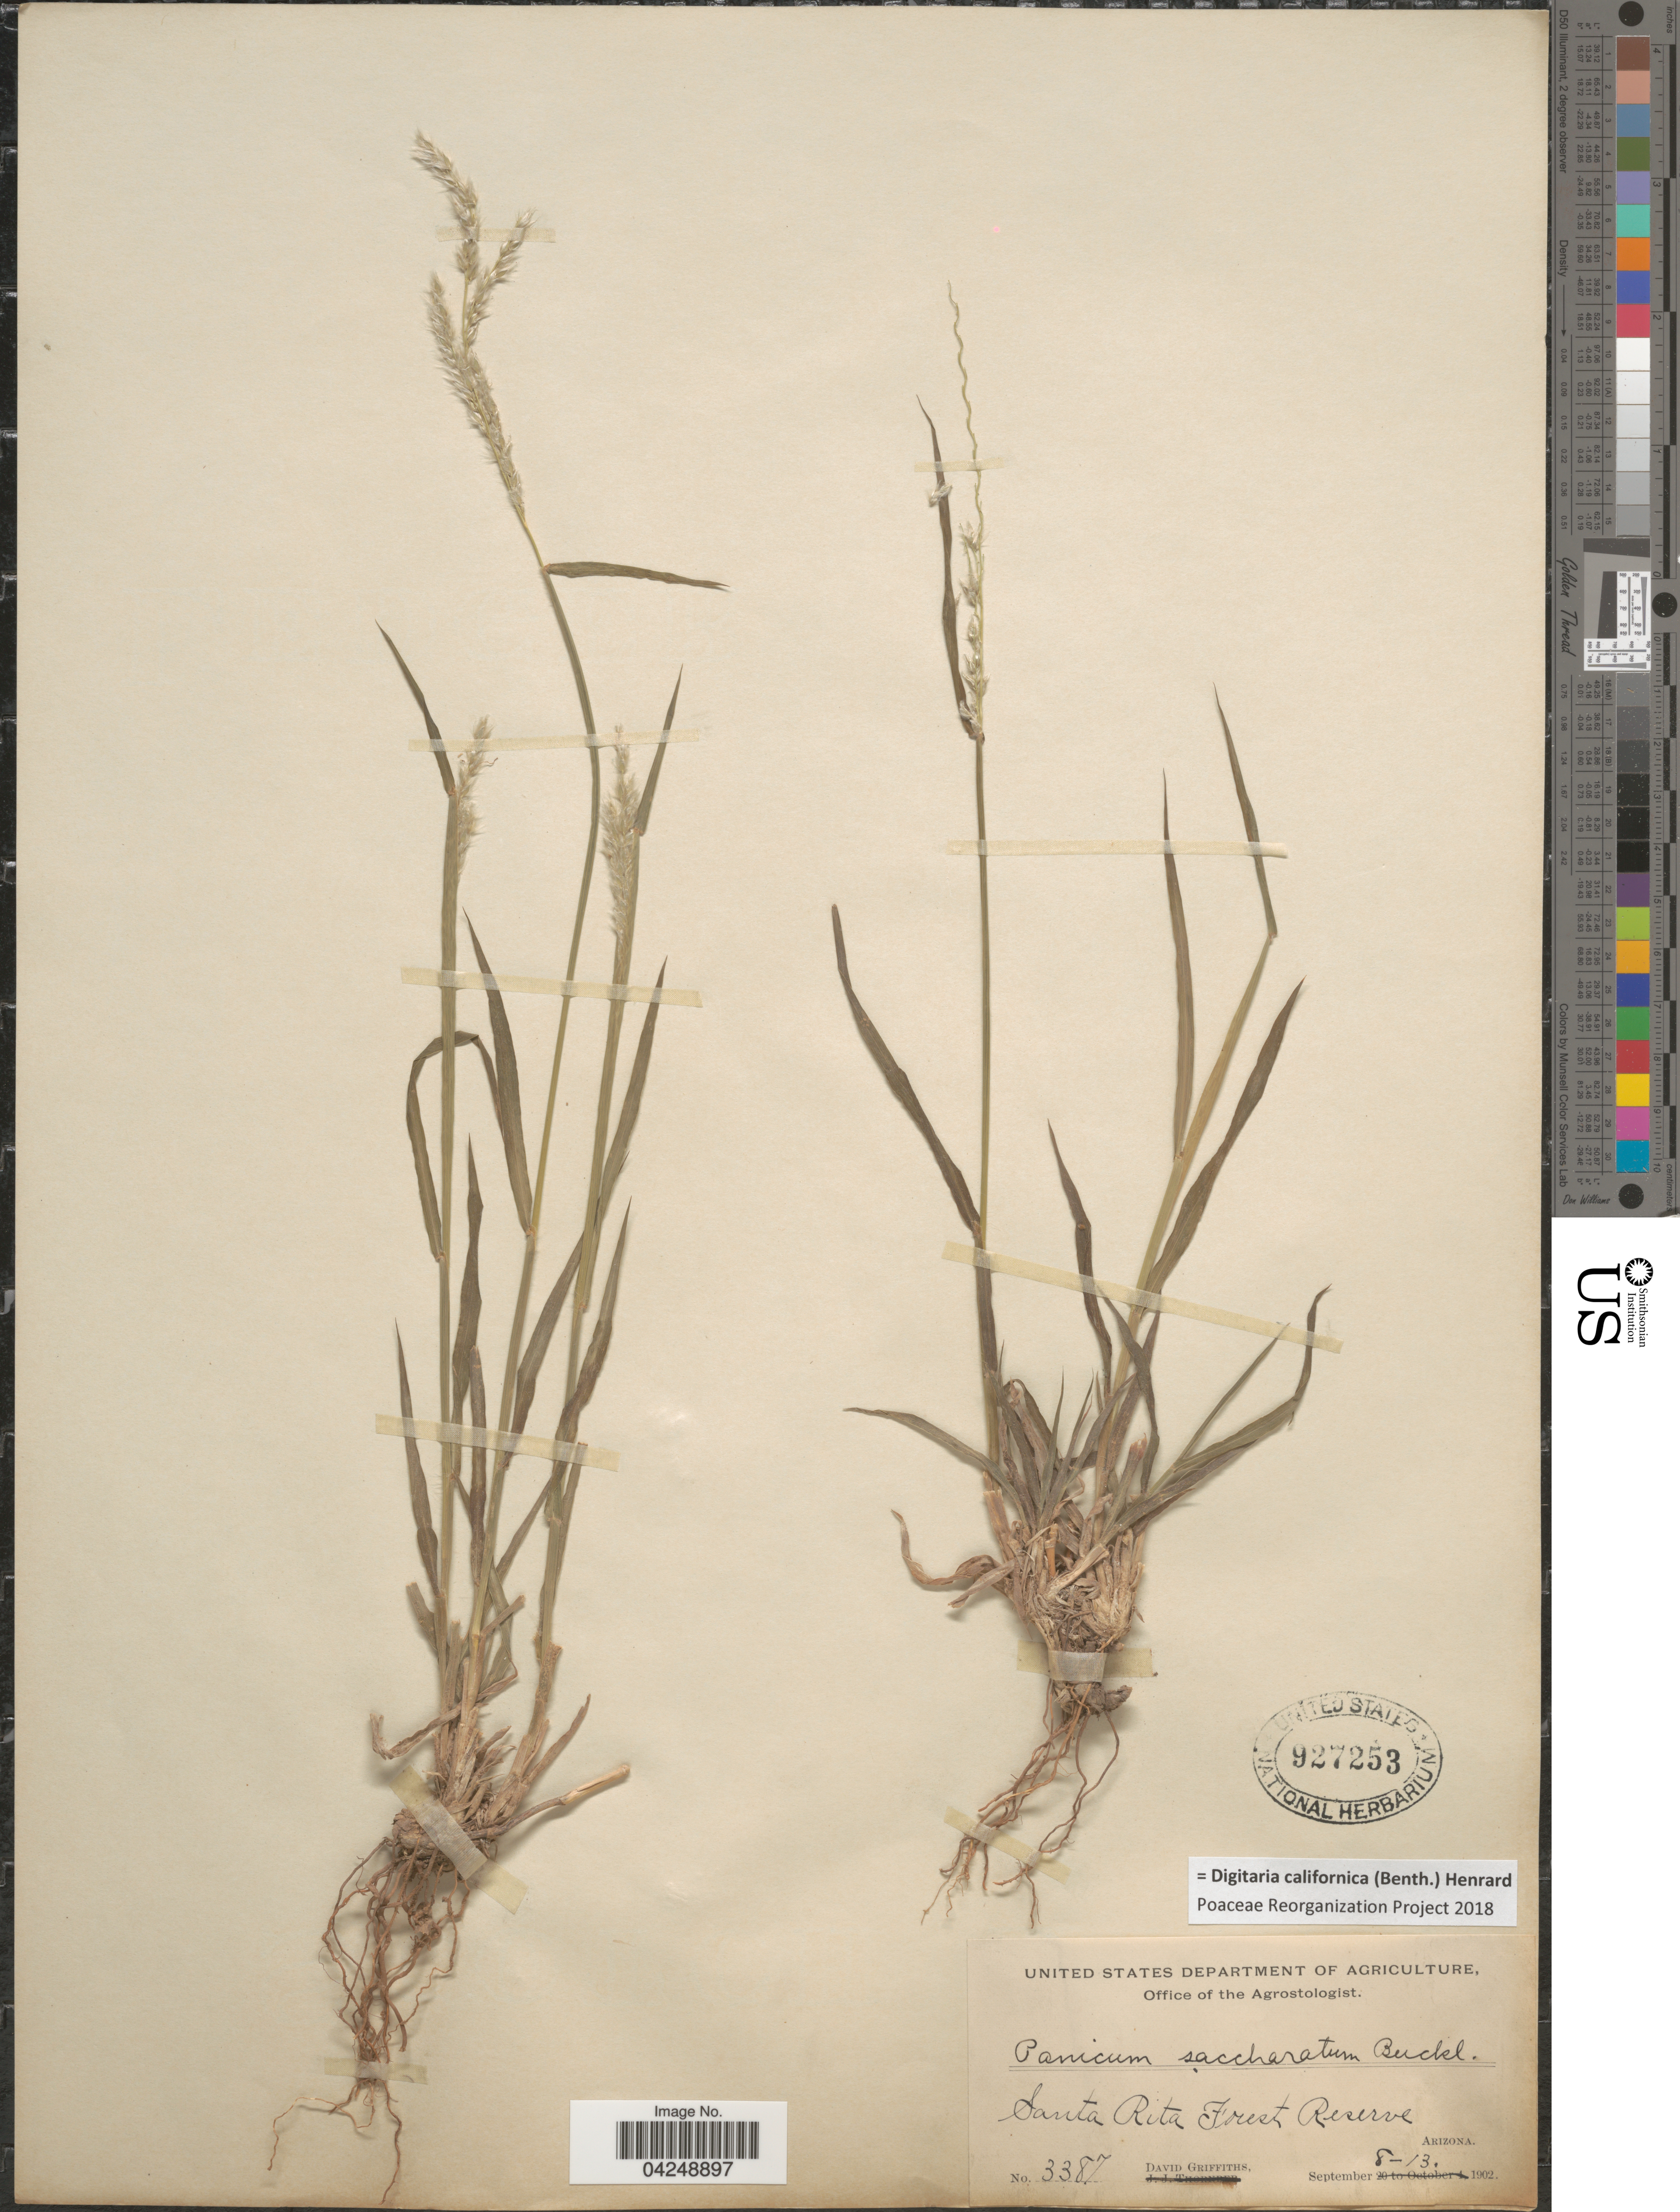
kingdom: Plantae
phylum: Tracheophyta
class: Liliopsida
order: Poales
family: Poaceae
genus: Digitaria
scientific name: Digitaria californica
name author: (Benth.) Henr.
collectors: D. Griffiths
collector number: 3387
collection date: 1902-09-08/1902-09-13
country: United States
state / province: Arizona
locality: Santa Rita Forest Reserve.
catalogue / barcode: US 927253